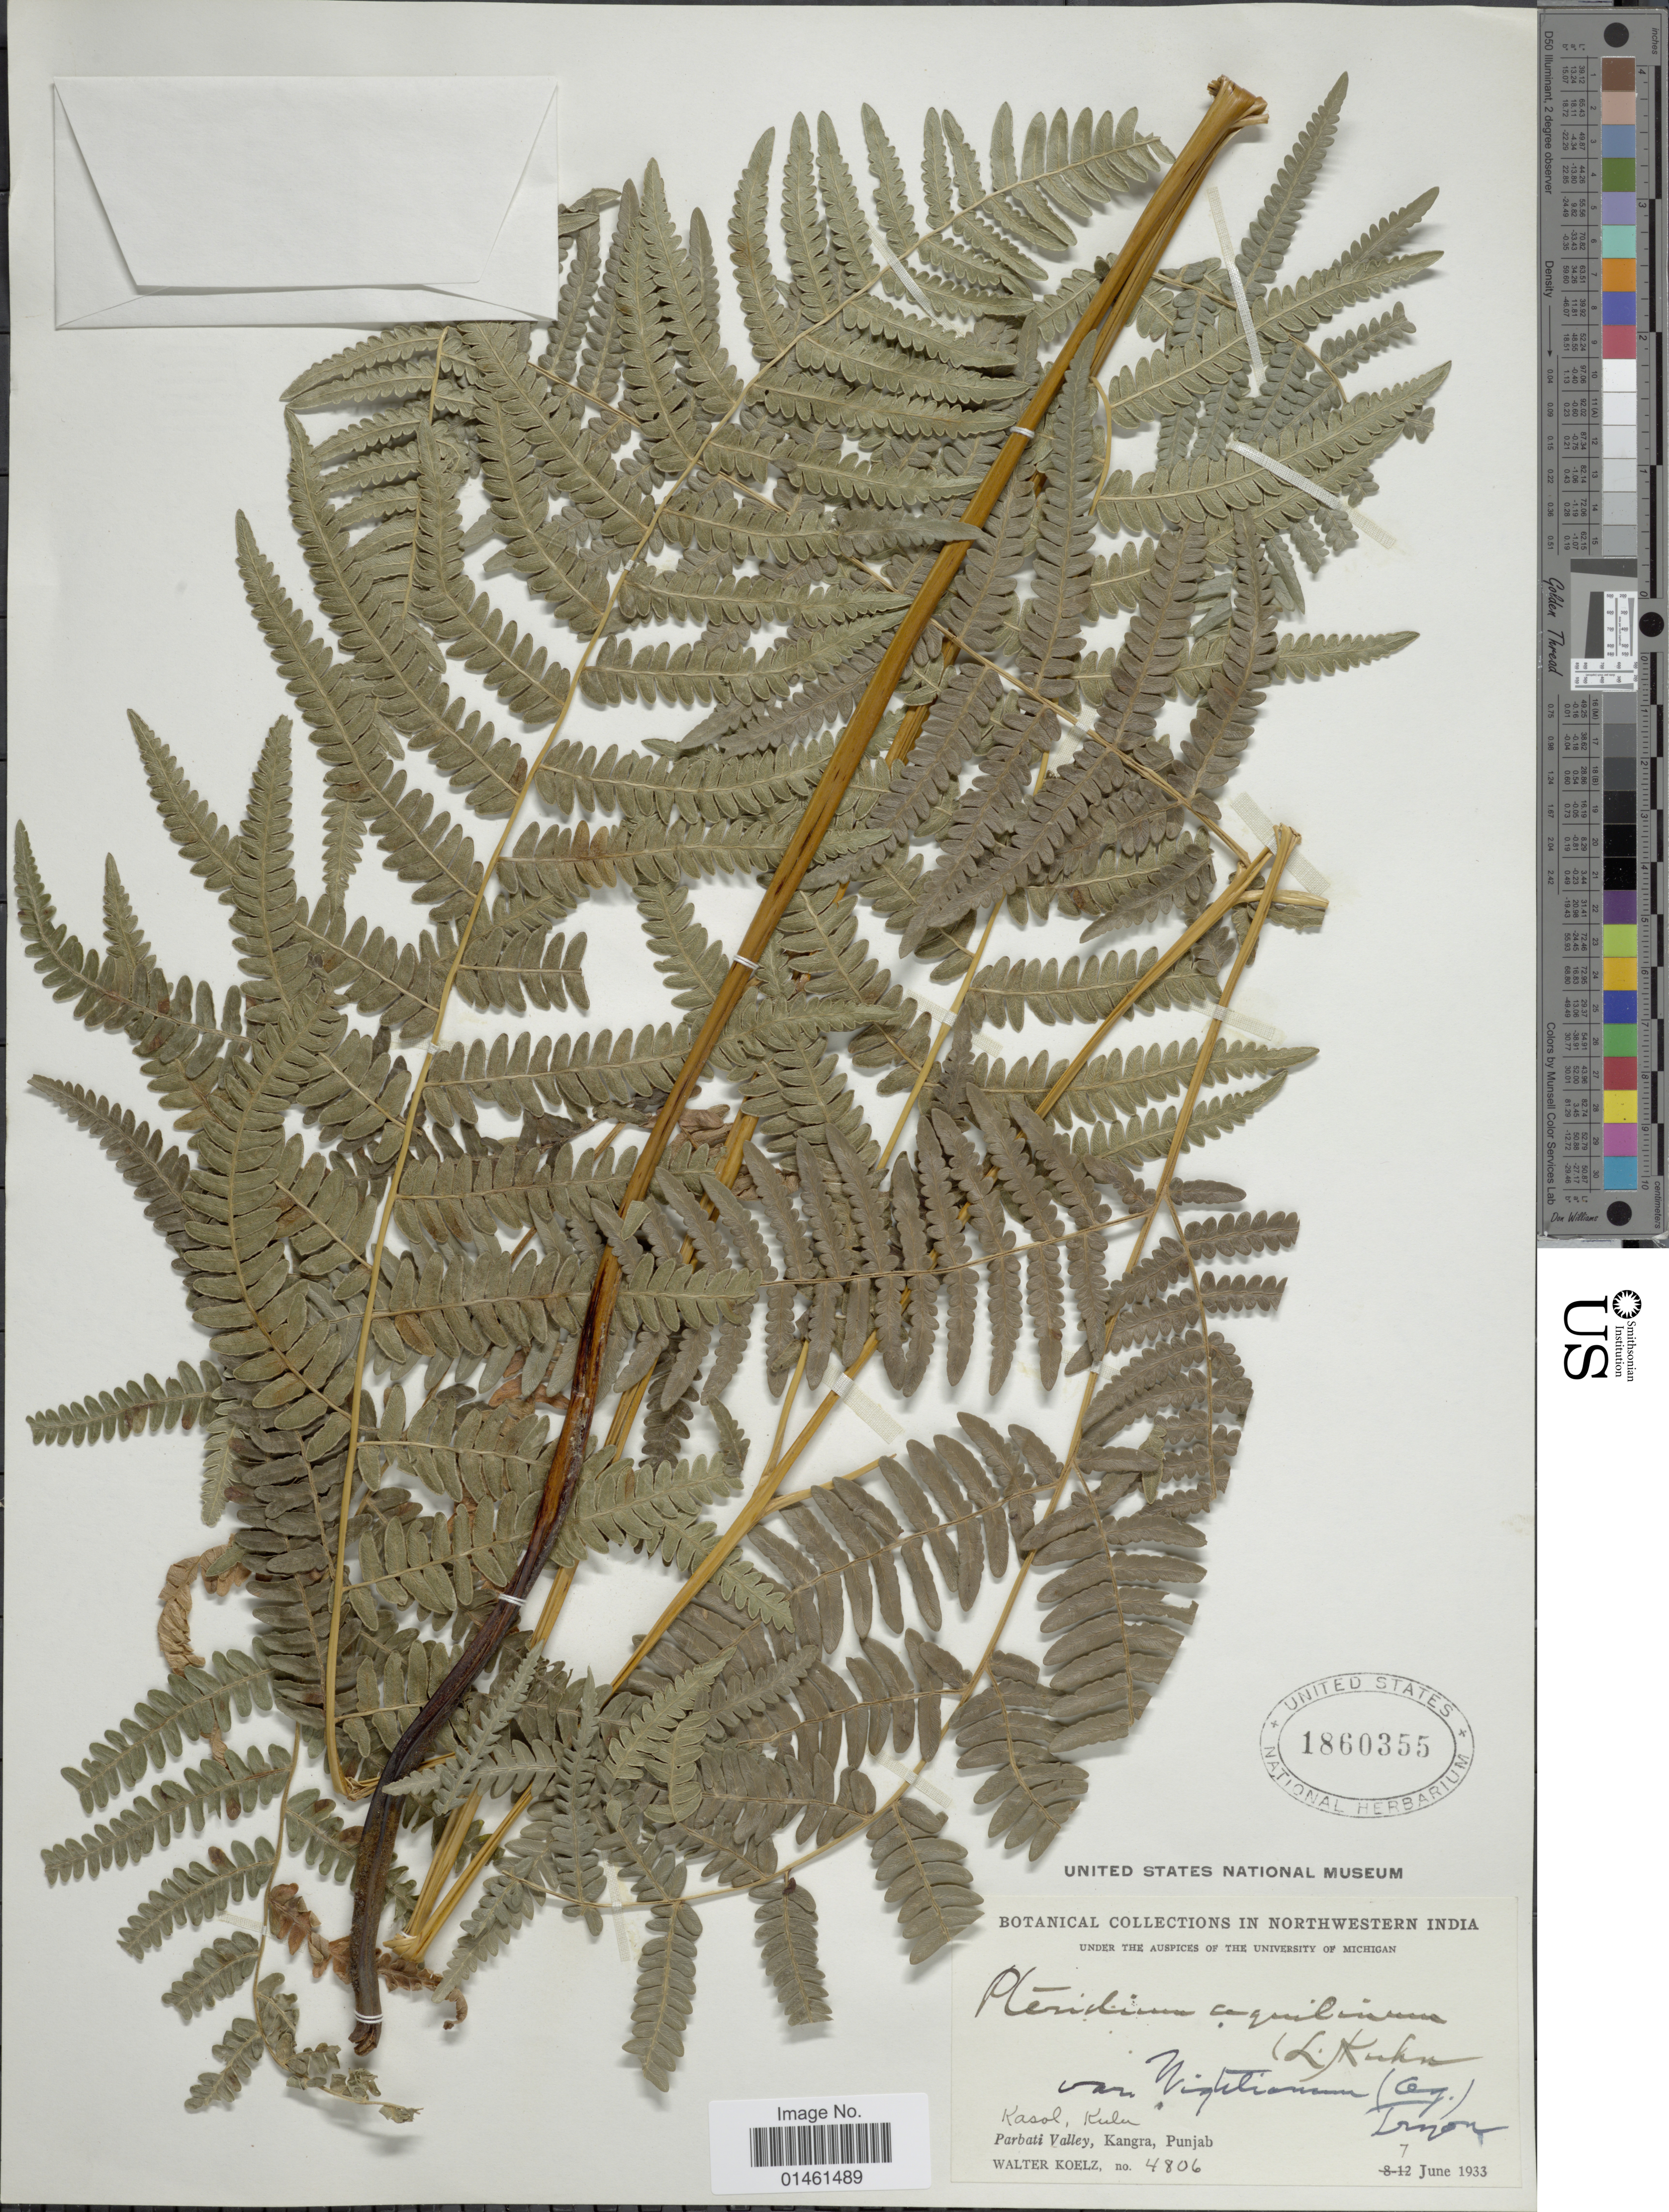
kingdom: Plantae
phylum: Tracheophyta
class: Polypodiopsida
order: Polypodiales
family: Dennstaedtiaceae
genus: Pteridium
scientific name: Pteridium aquilinum var. wightianum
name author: (J. Agardh) R.M. Tryon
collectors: W. N. Koelz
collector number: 4806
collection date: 1933-06-07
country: India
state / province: Himachal Pradesh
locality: Northwestern India, Kasol, Kulu, Parbati Valley, Kangra, Punjab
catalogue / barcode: US 1860355